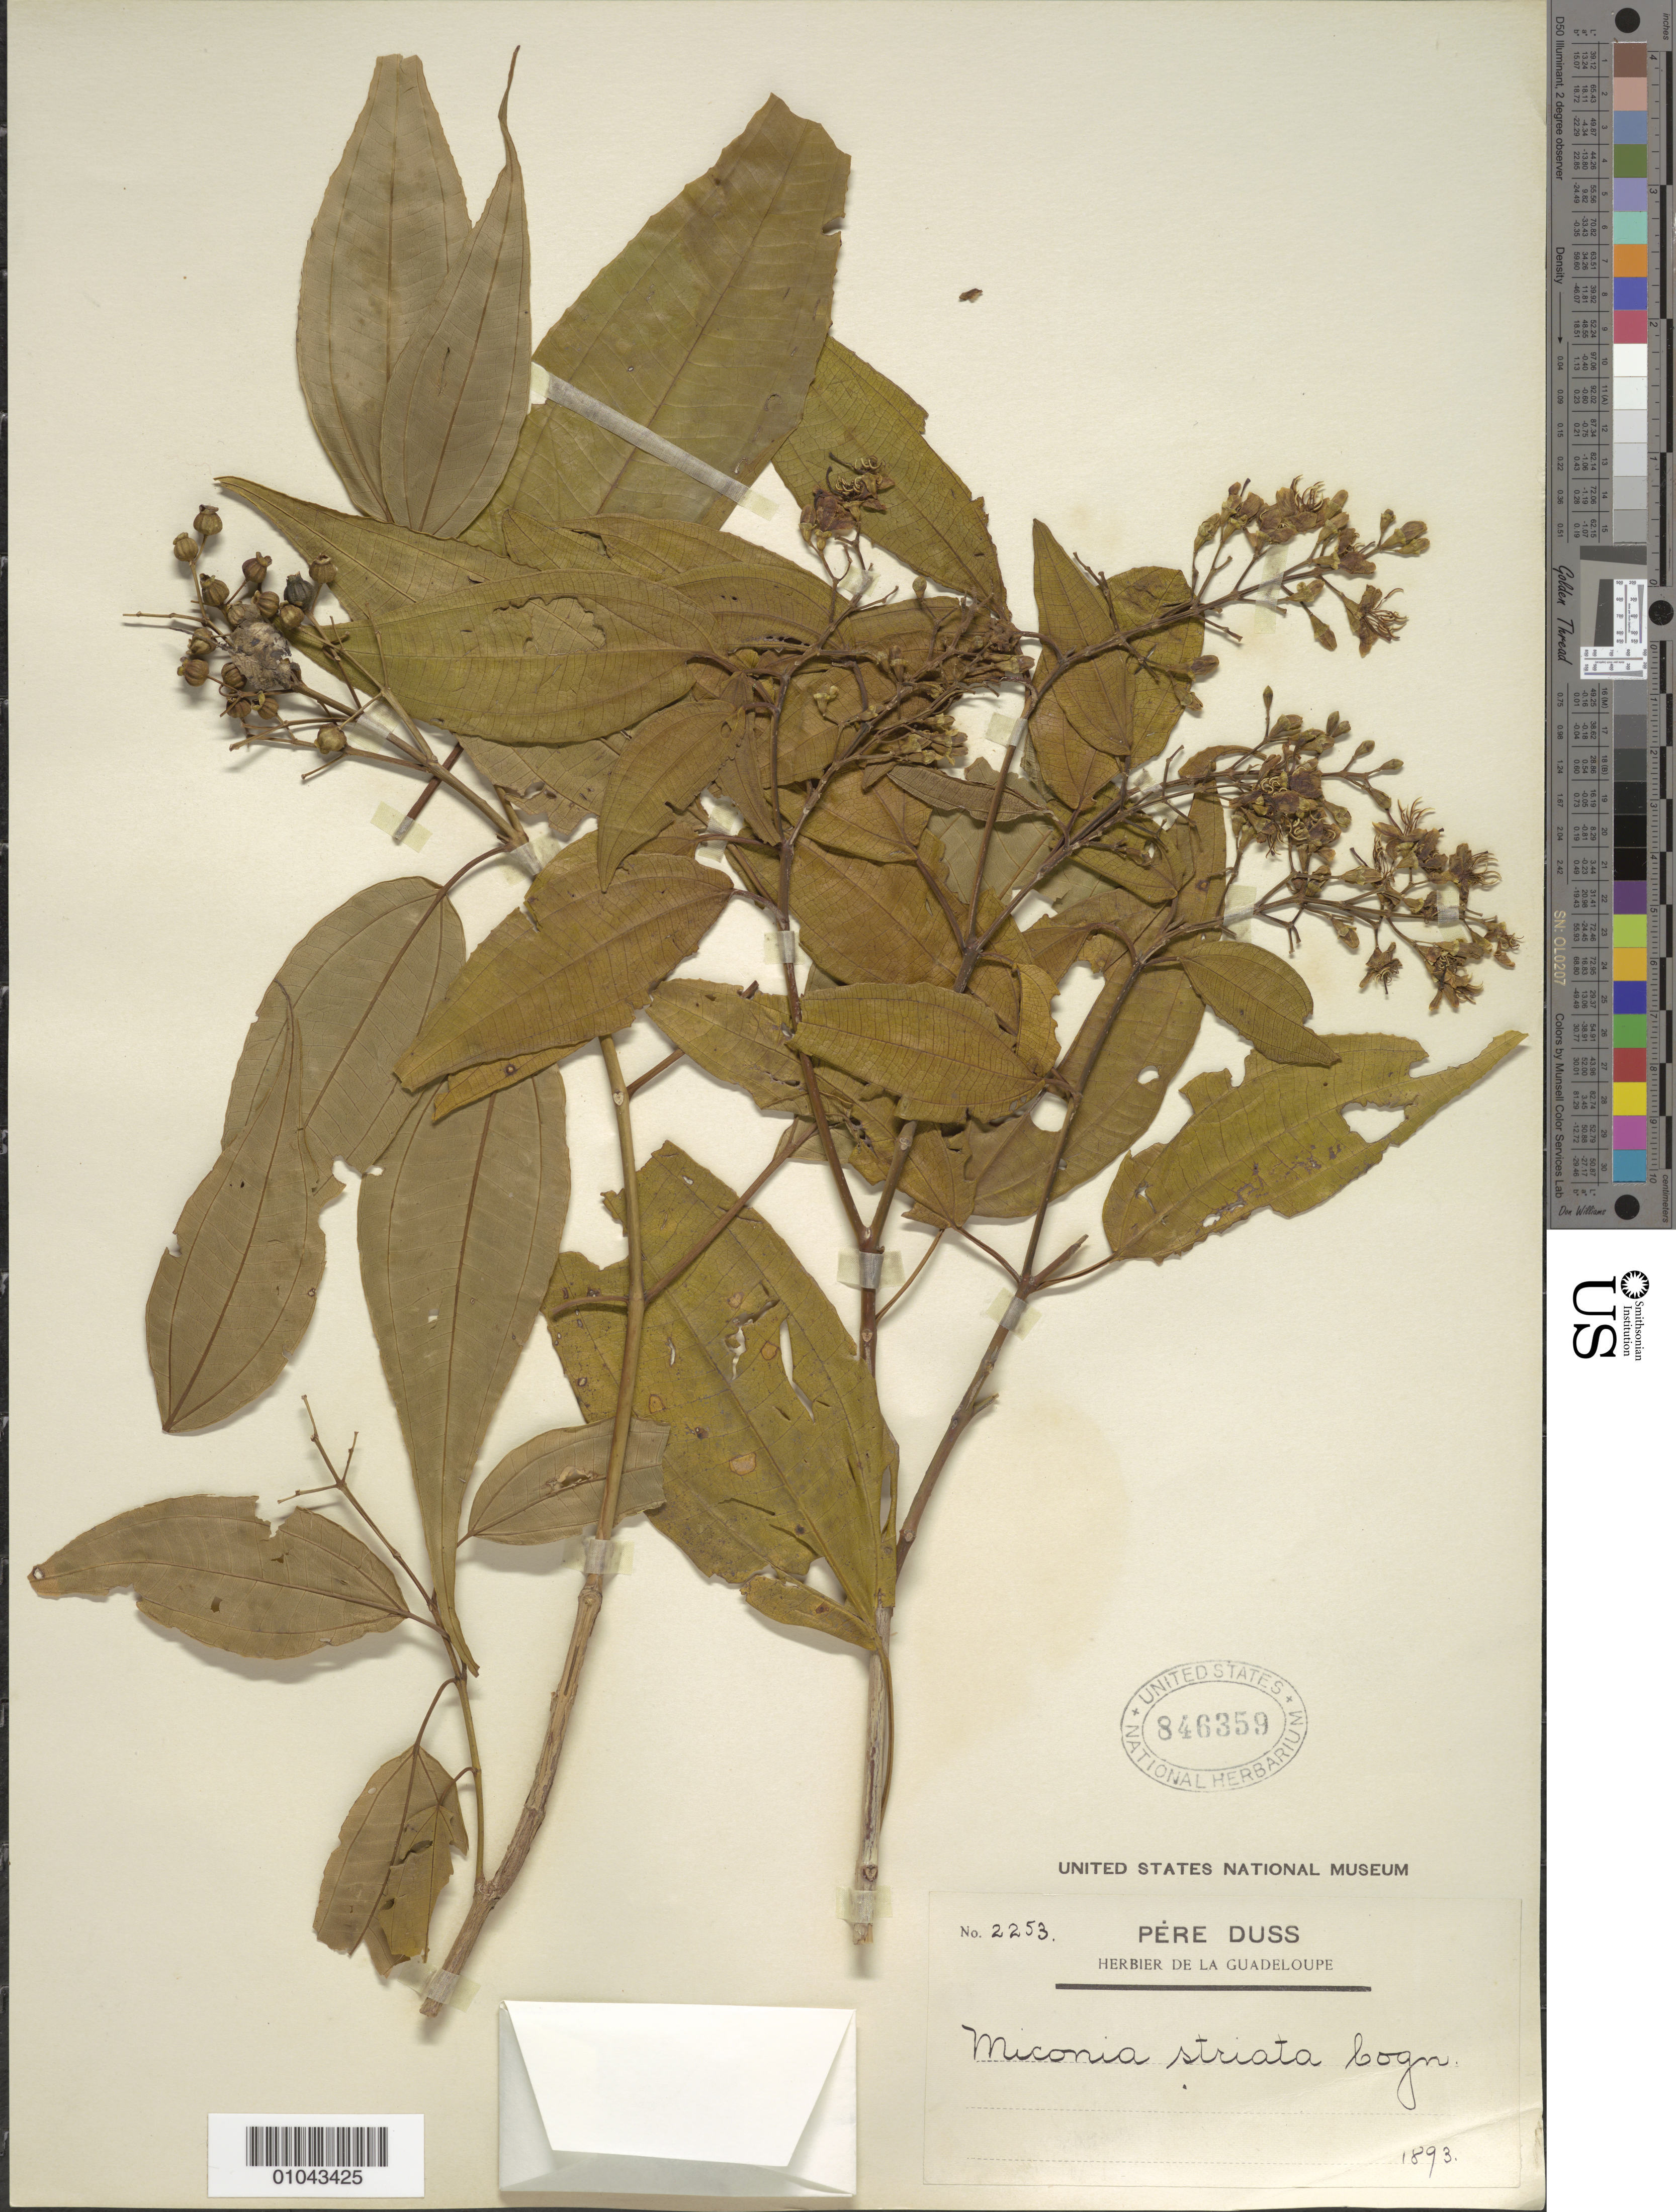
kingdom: Plantae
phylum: Tracheophyta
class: Magnoliopsida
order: Myrtales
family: Melastomataceae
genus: Miconia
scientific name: Miconia striata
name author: (Vahl) Cogn.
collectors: Père Duss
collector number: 2253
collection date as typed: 1893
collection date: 1893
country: Guadeloupe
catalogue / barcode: US 846359